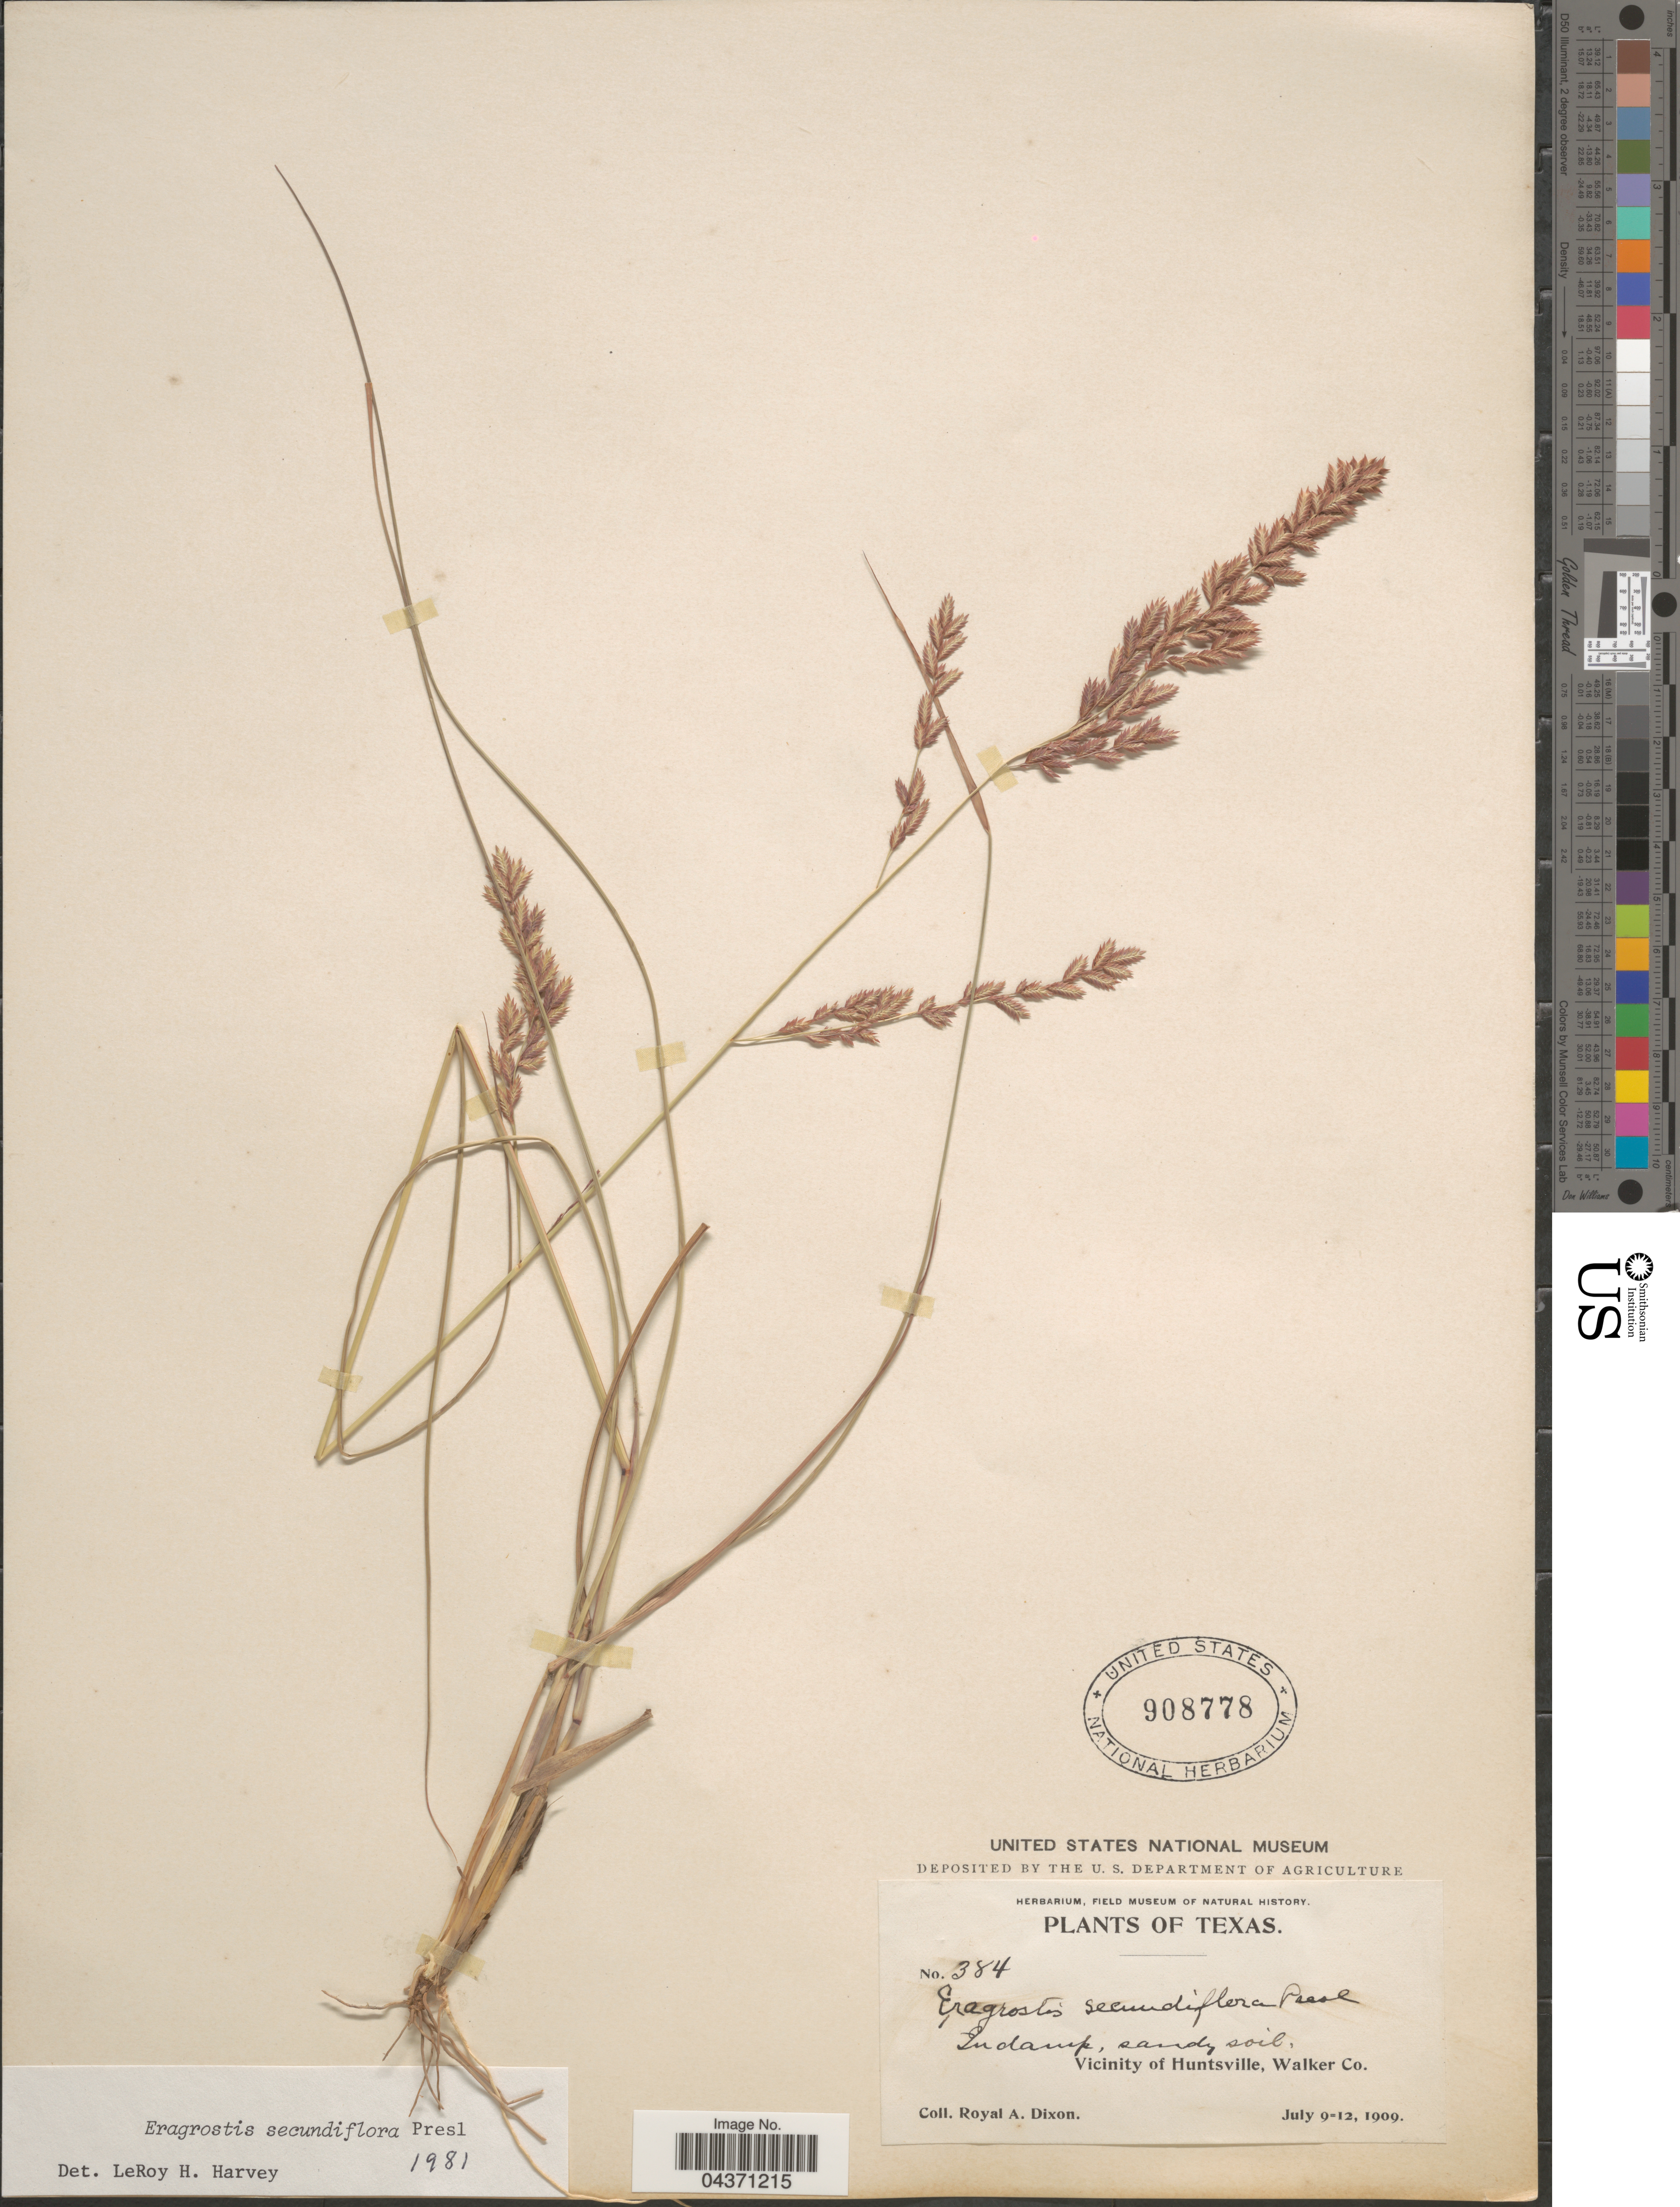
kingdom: Plantae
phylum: Tracheophyta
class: Liliopsida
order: Poales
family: Poaceae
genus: Eragrostis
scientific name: Eragrostis secundiflora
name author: J. Presl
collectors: R. A. Dixon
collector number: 384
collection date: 1909-07-09/1909-07-12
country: United States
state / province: Texas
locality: Vicinity of Huntsville, Walker Co.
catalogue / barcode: US 908778